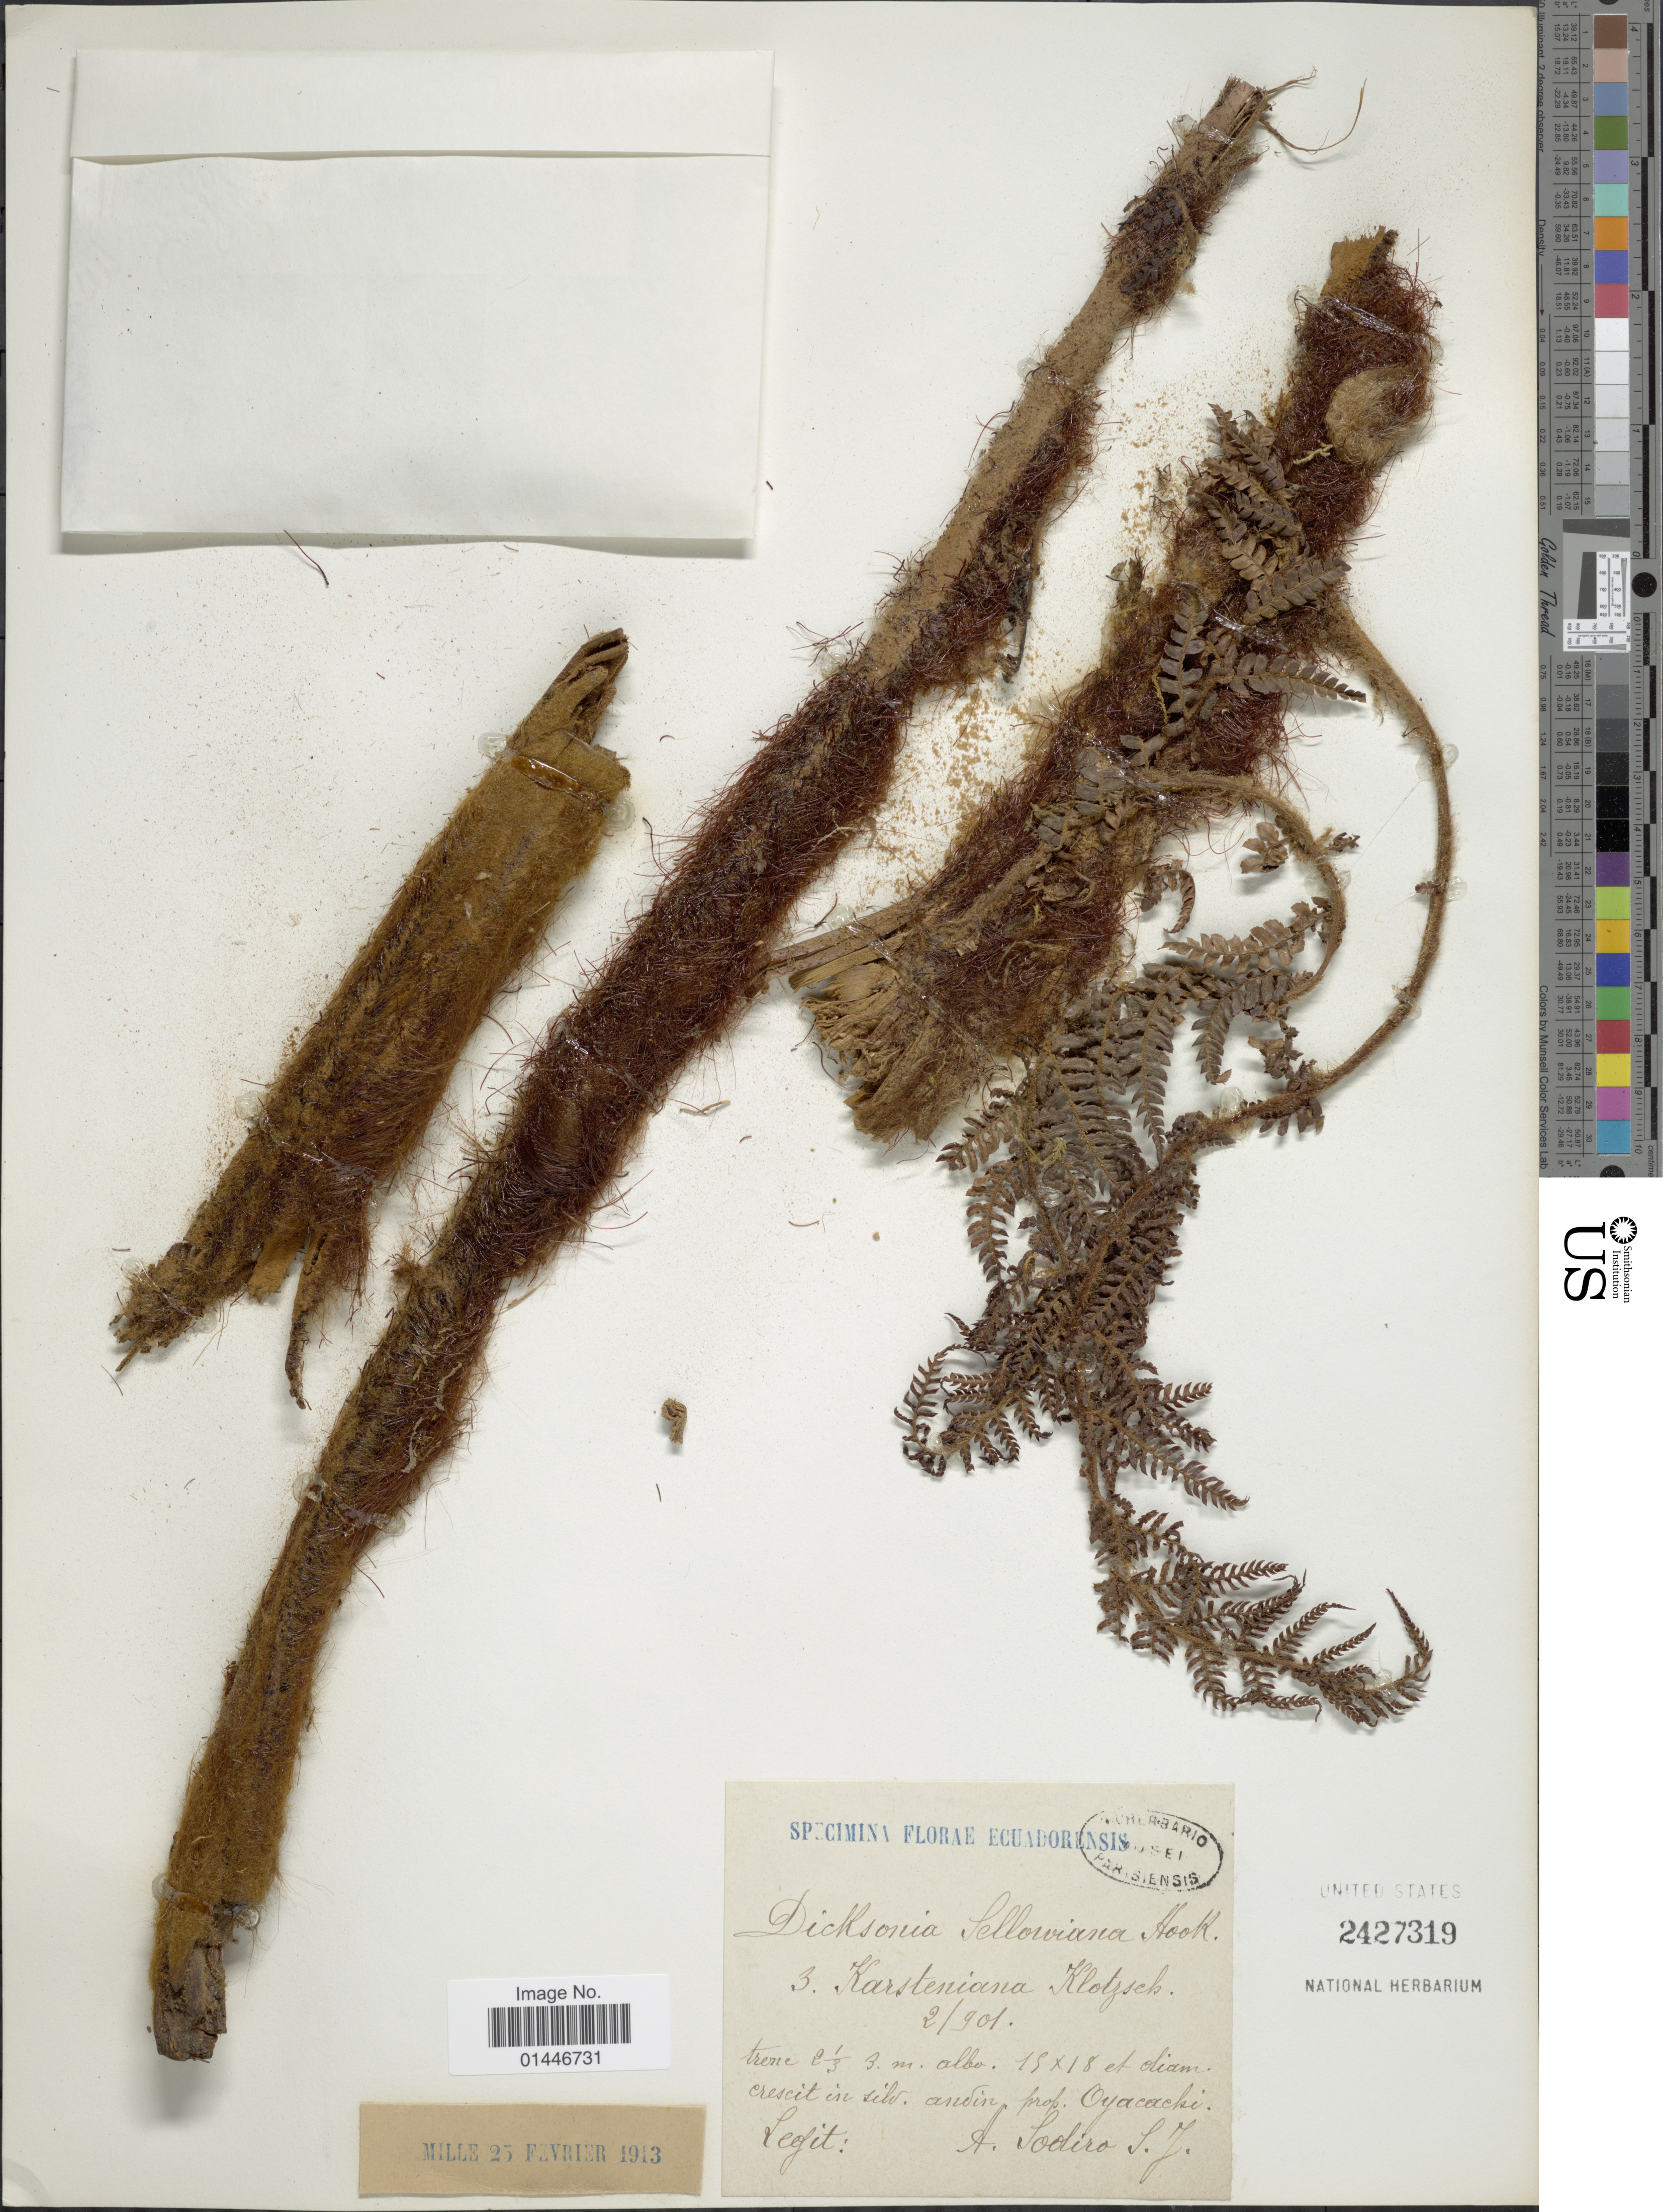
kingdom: Plantae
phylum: Tracheophyta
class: Polypodiopsida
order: Cyatheales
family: Dicksoniaceae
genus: Dicksonia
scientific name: Dicksonia karsteniana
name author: Klotzsch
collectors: L. Sodiro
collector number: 3?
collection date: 1901-02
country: Ecuador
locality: Prop. Oyacachi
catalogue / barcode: US 2427319